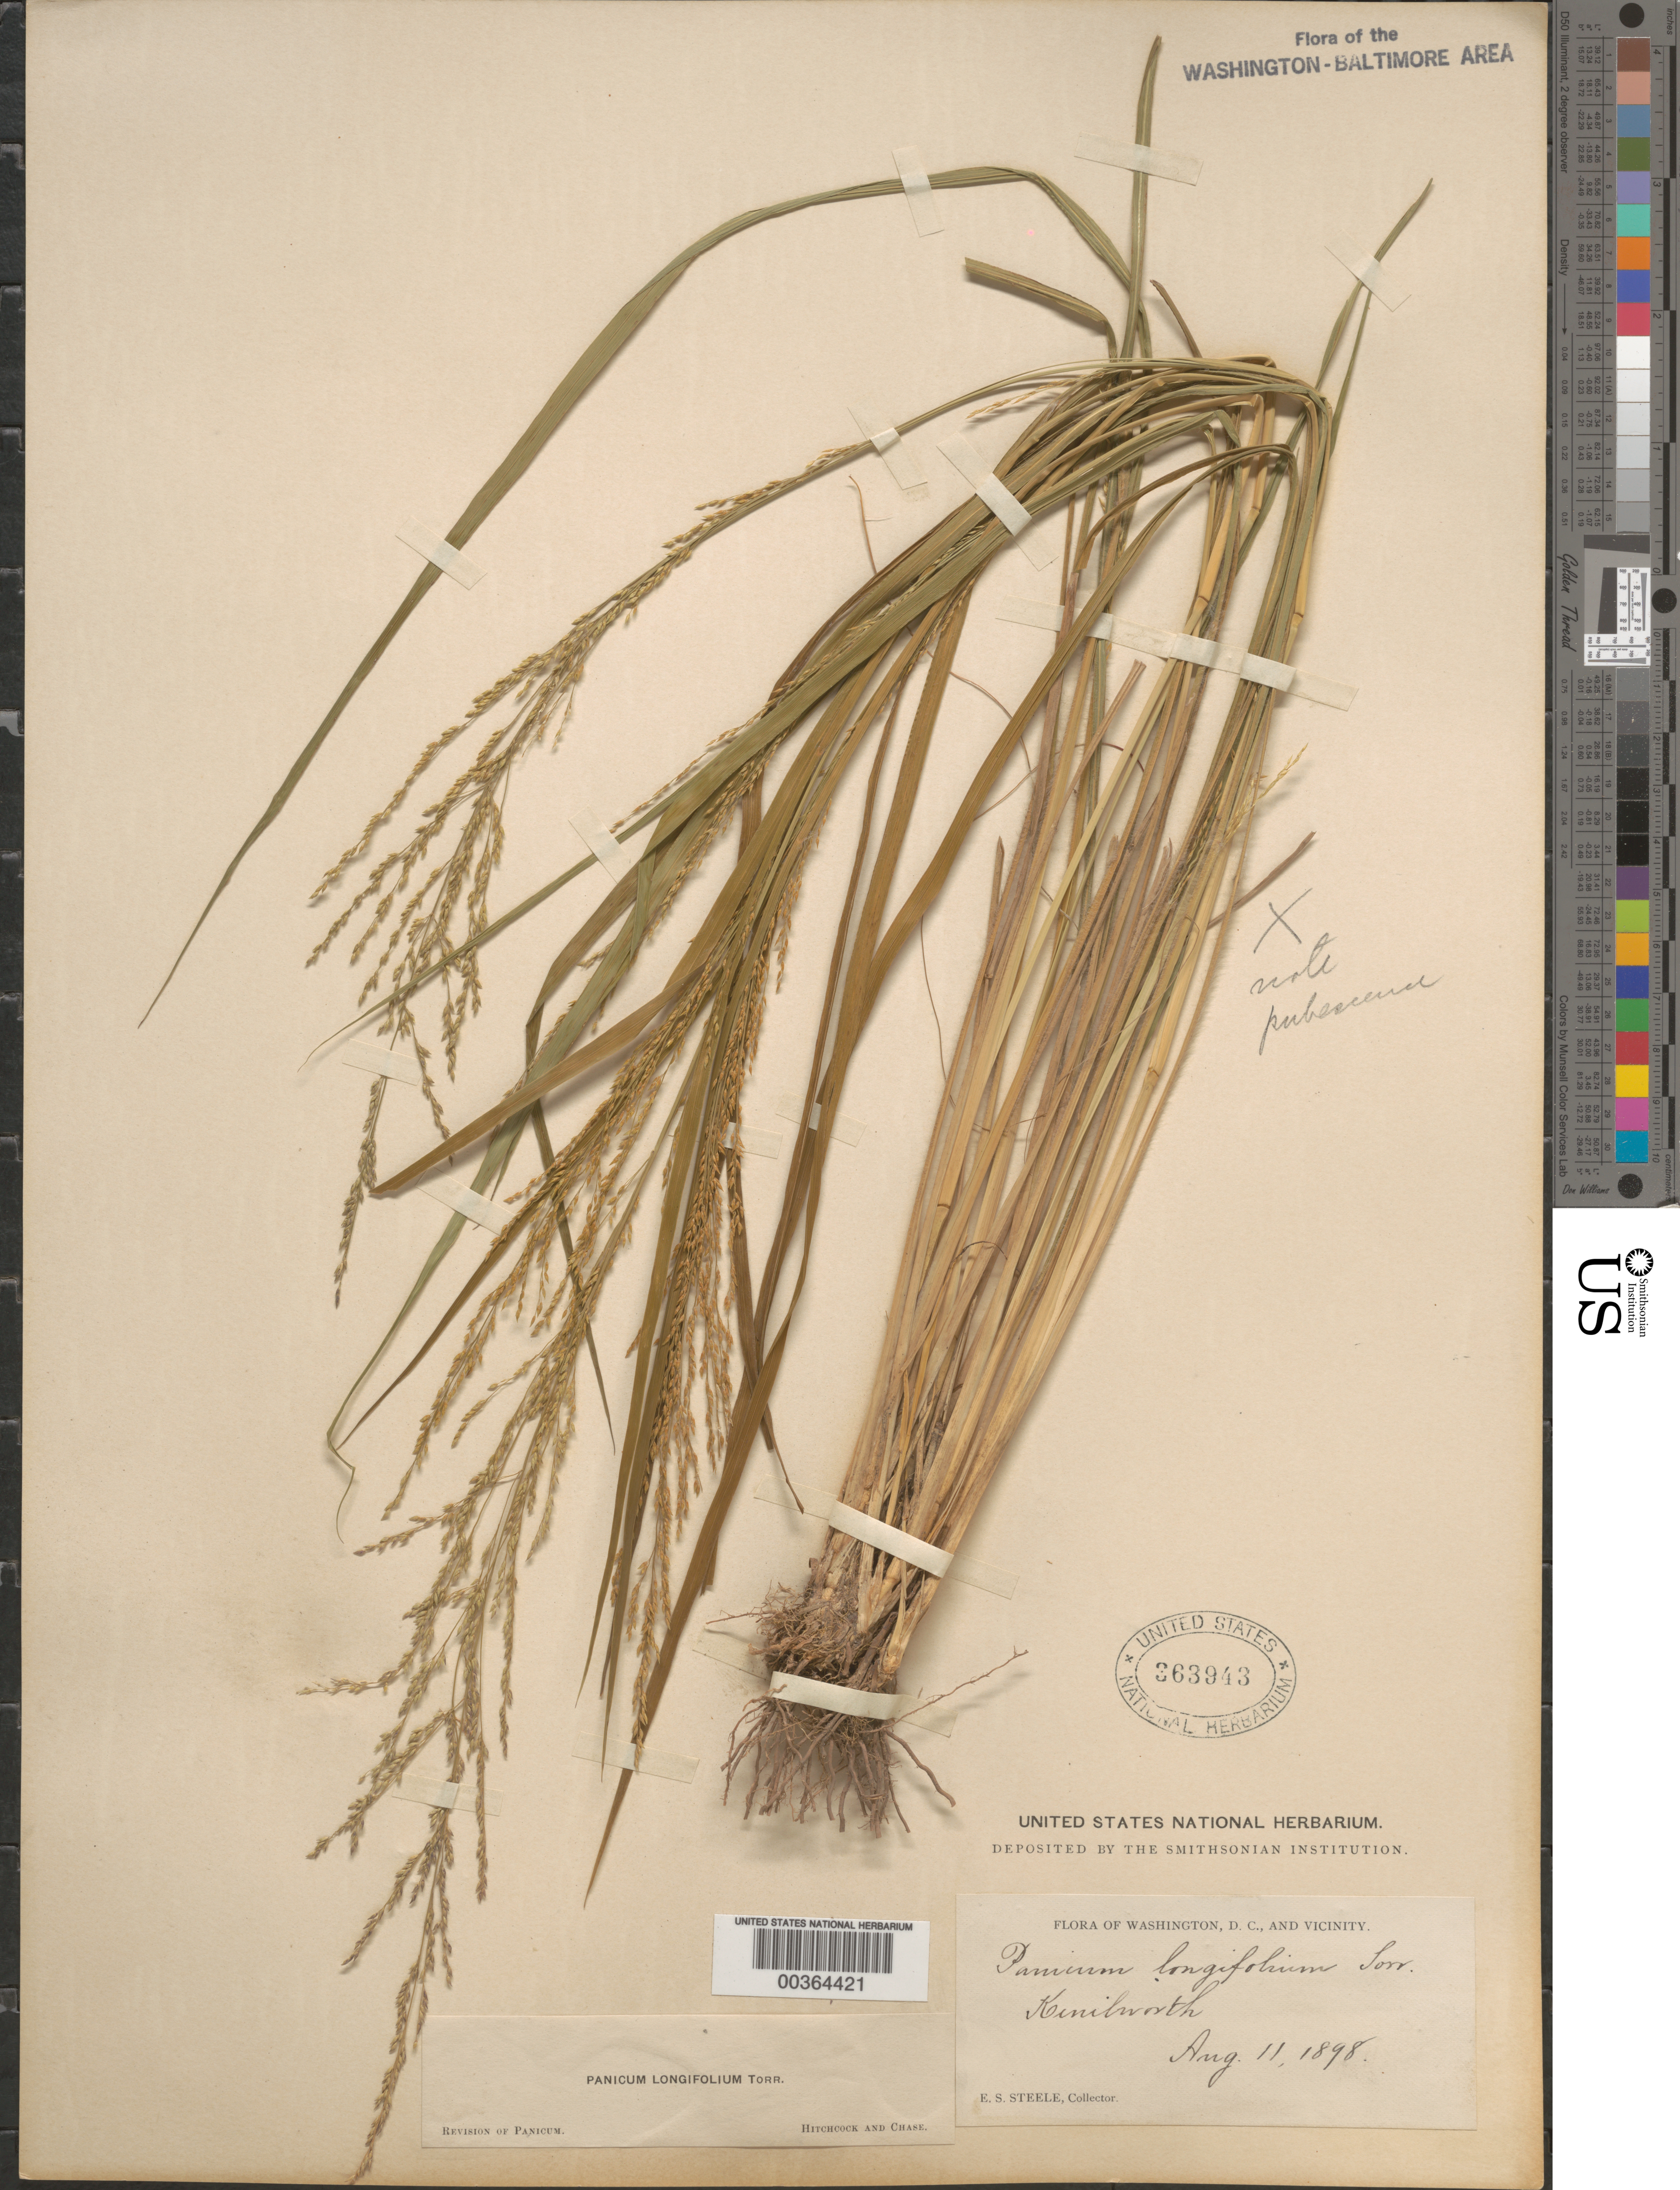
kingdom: Plantae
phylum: Tracheophyta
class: Liliopsida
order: Poales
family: Poaceae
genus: Coleataenia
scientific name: Coleataenia rigidula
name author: (Bosc ex Nees) LeBlond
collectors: E. Steele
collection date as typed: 11 Aug 1898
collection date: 1898-08-11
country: United States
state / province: District of Columbia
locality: Kenilworth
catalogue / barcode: US 363943